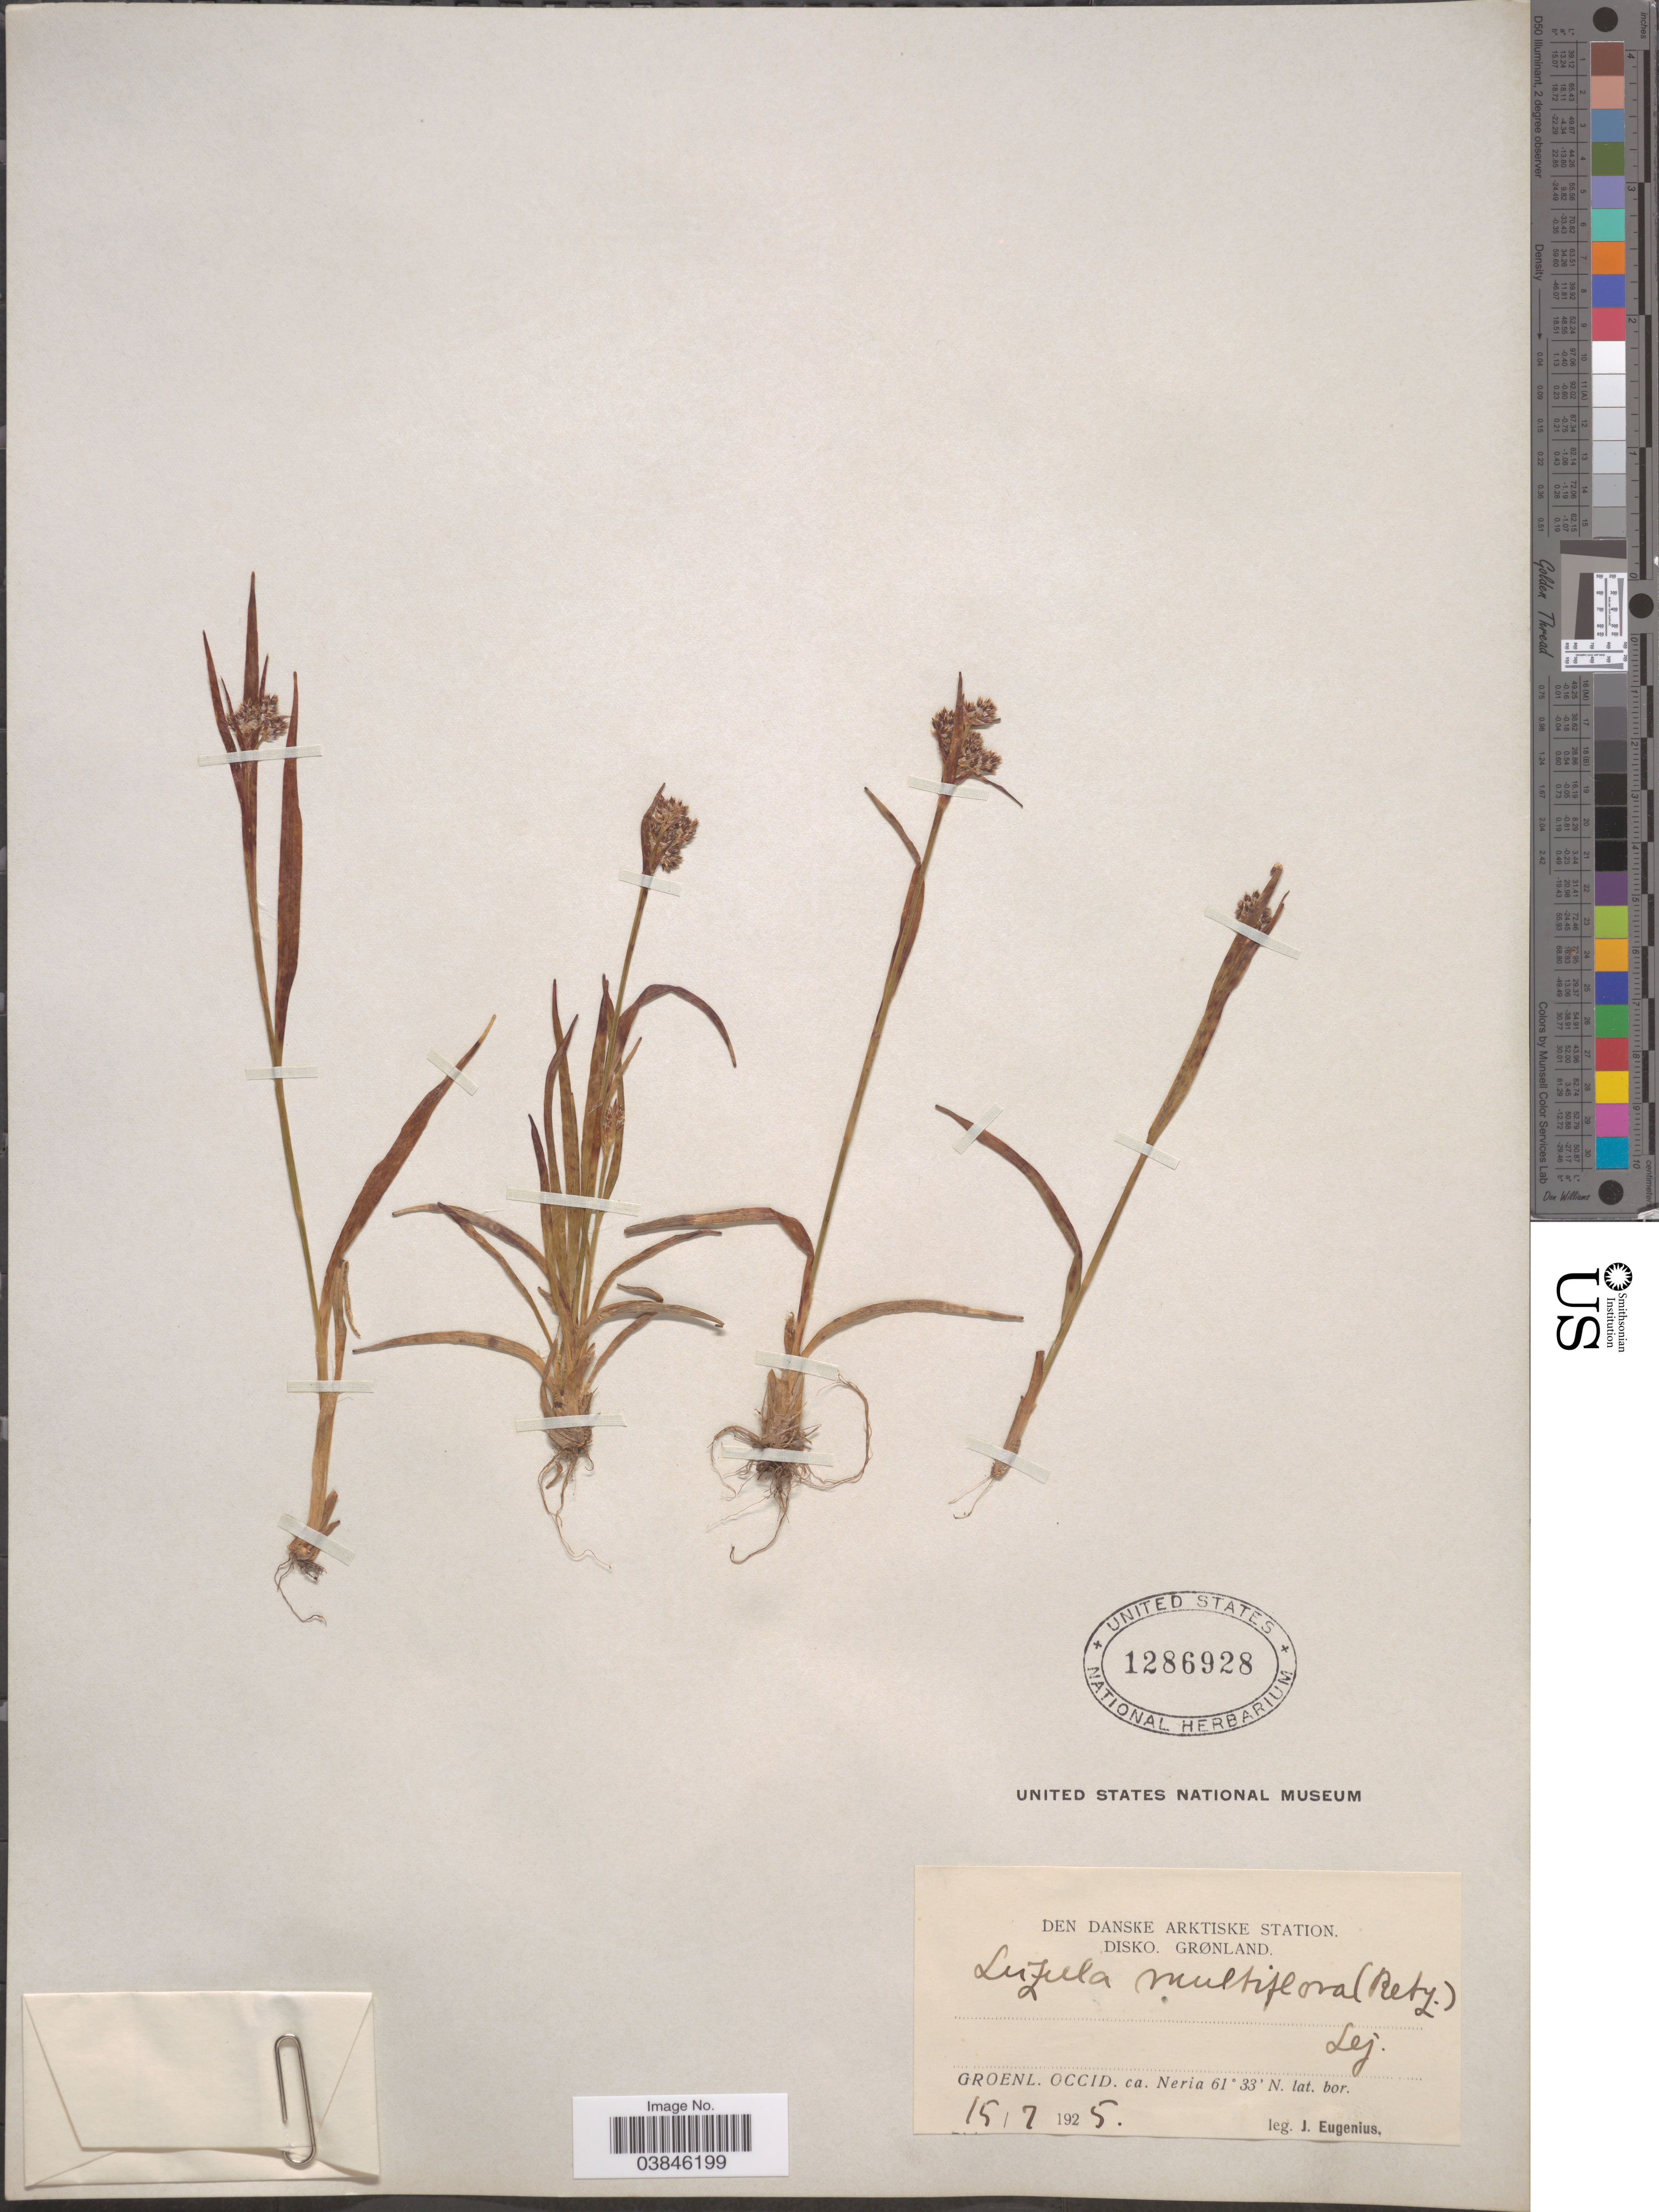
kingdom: Plantae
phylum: Tracheophyta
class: Liliopsida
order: Poales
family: Juncaceae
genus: Luzula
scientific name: Luzula multiflora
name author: (Ehrh.) Lej.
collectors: J. Eugenius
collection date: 1925-07-15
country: Greenland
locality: Den Danske Arktiske Station. Disko. Groenl. Occid. ca. Neria.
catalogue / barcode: US 1286928